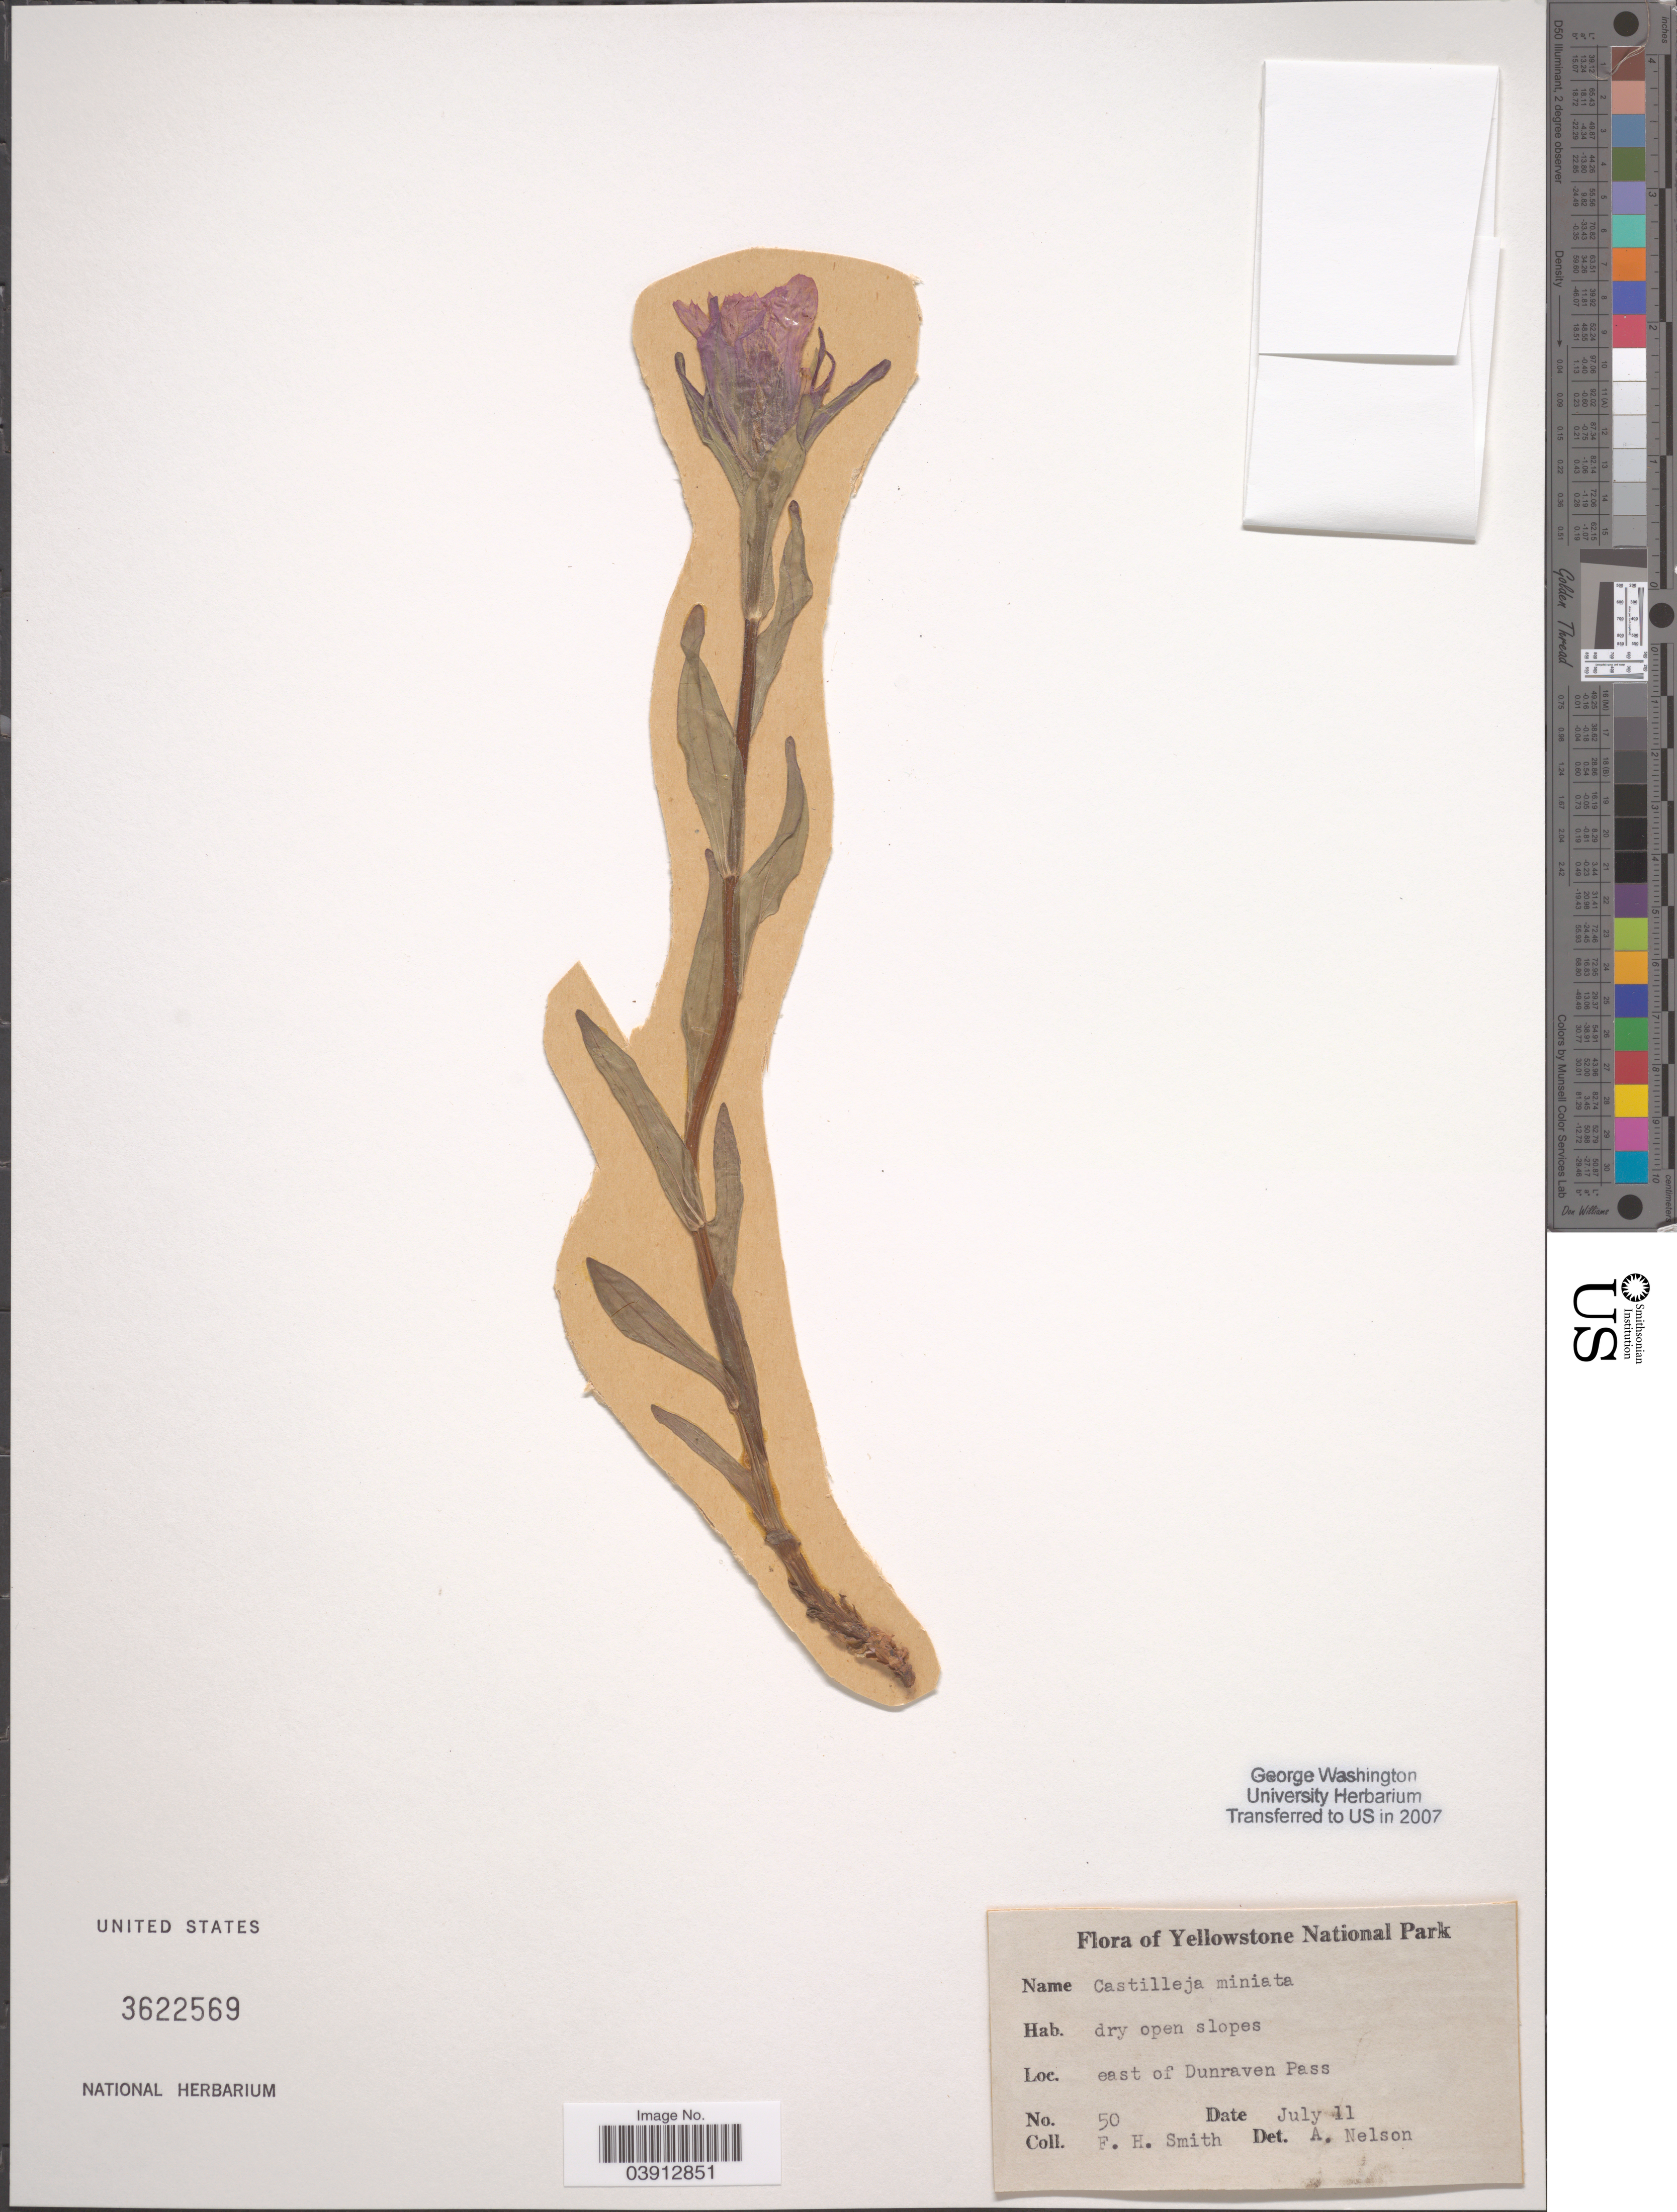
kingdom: Plantae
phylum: Tracheophyta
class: Magnoliopsida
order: Lamiales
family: Orobanchaceae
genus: Castilleja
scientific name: Castilleja miniata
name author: Douglas ex Hook.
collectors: F. Smith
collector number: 50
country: United States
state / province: Wyoming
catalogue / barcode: US 3622569